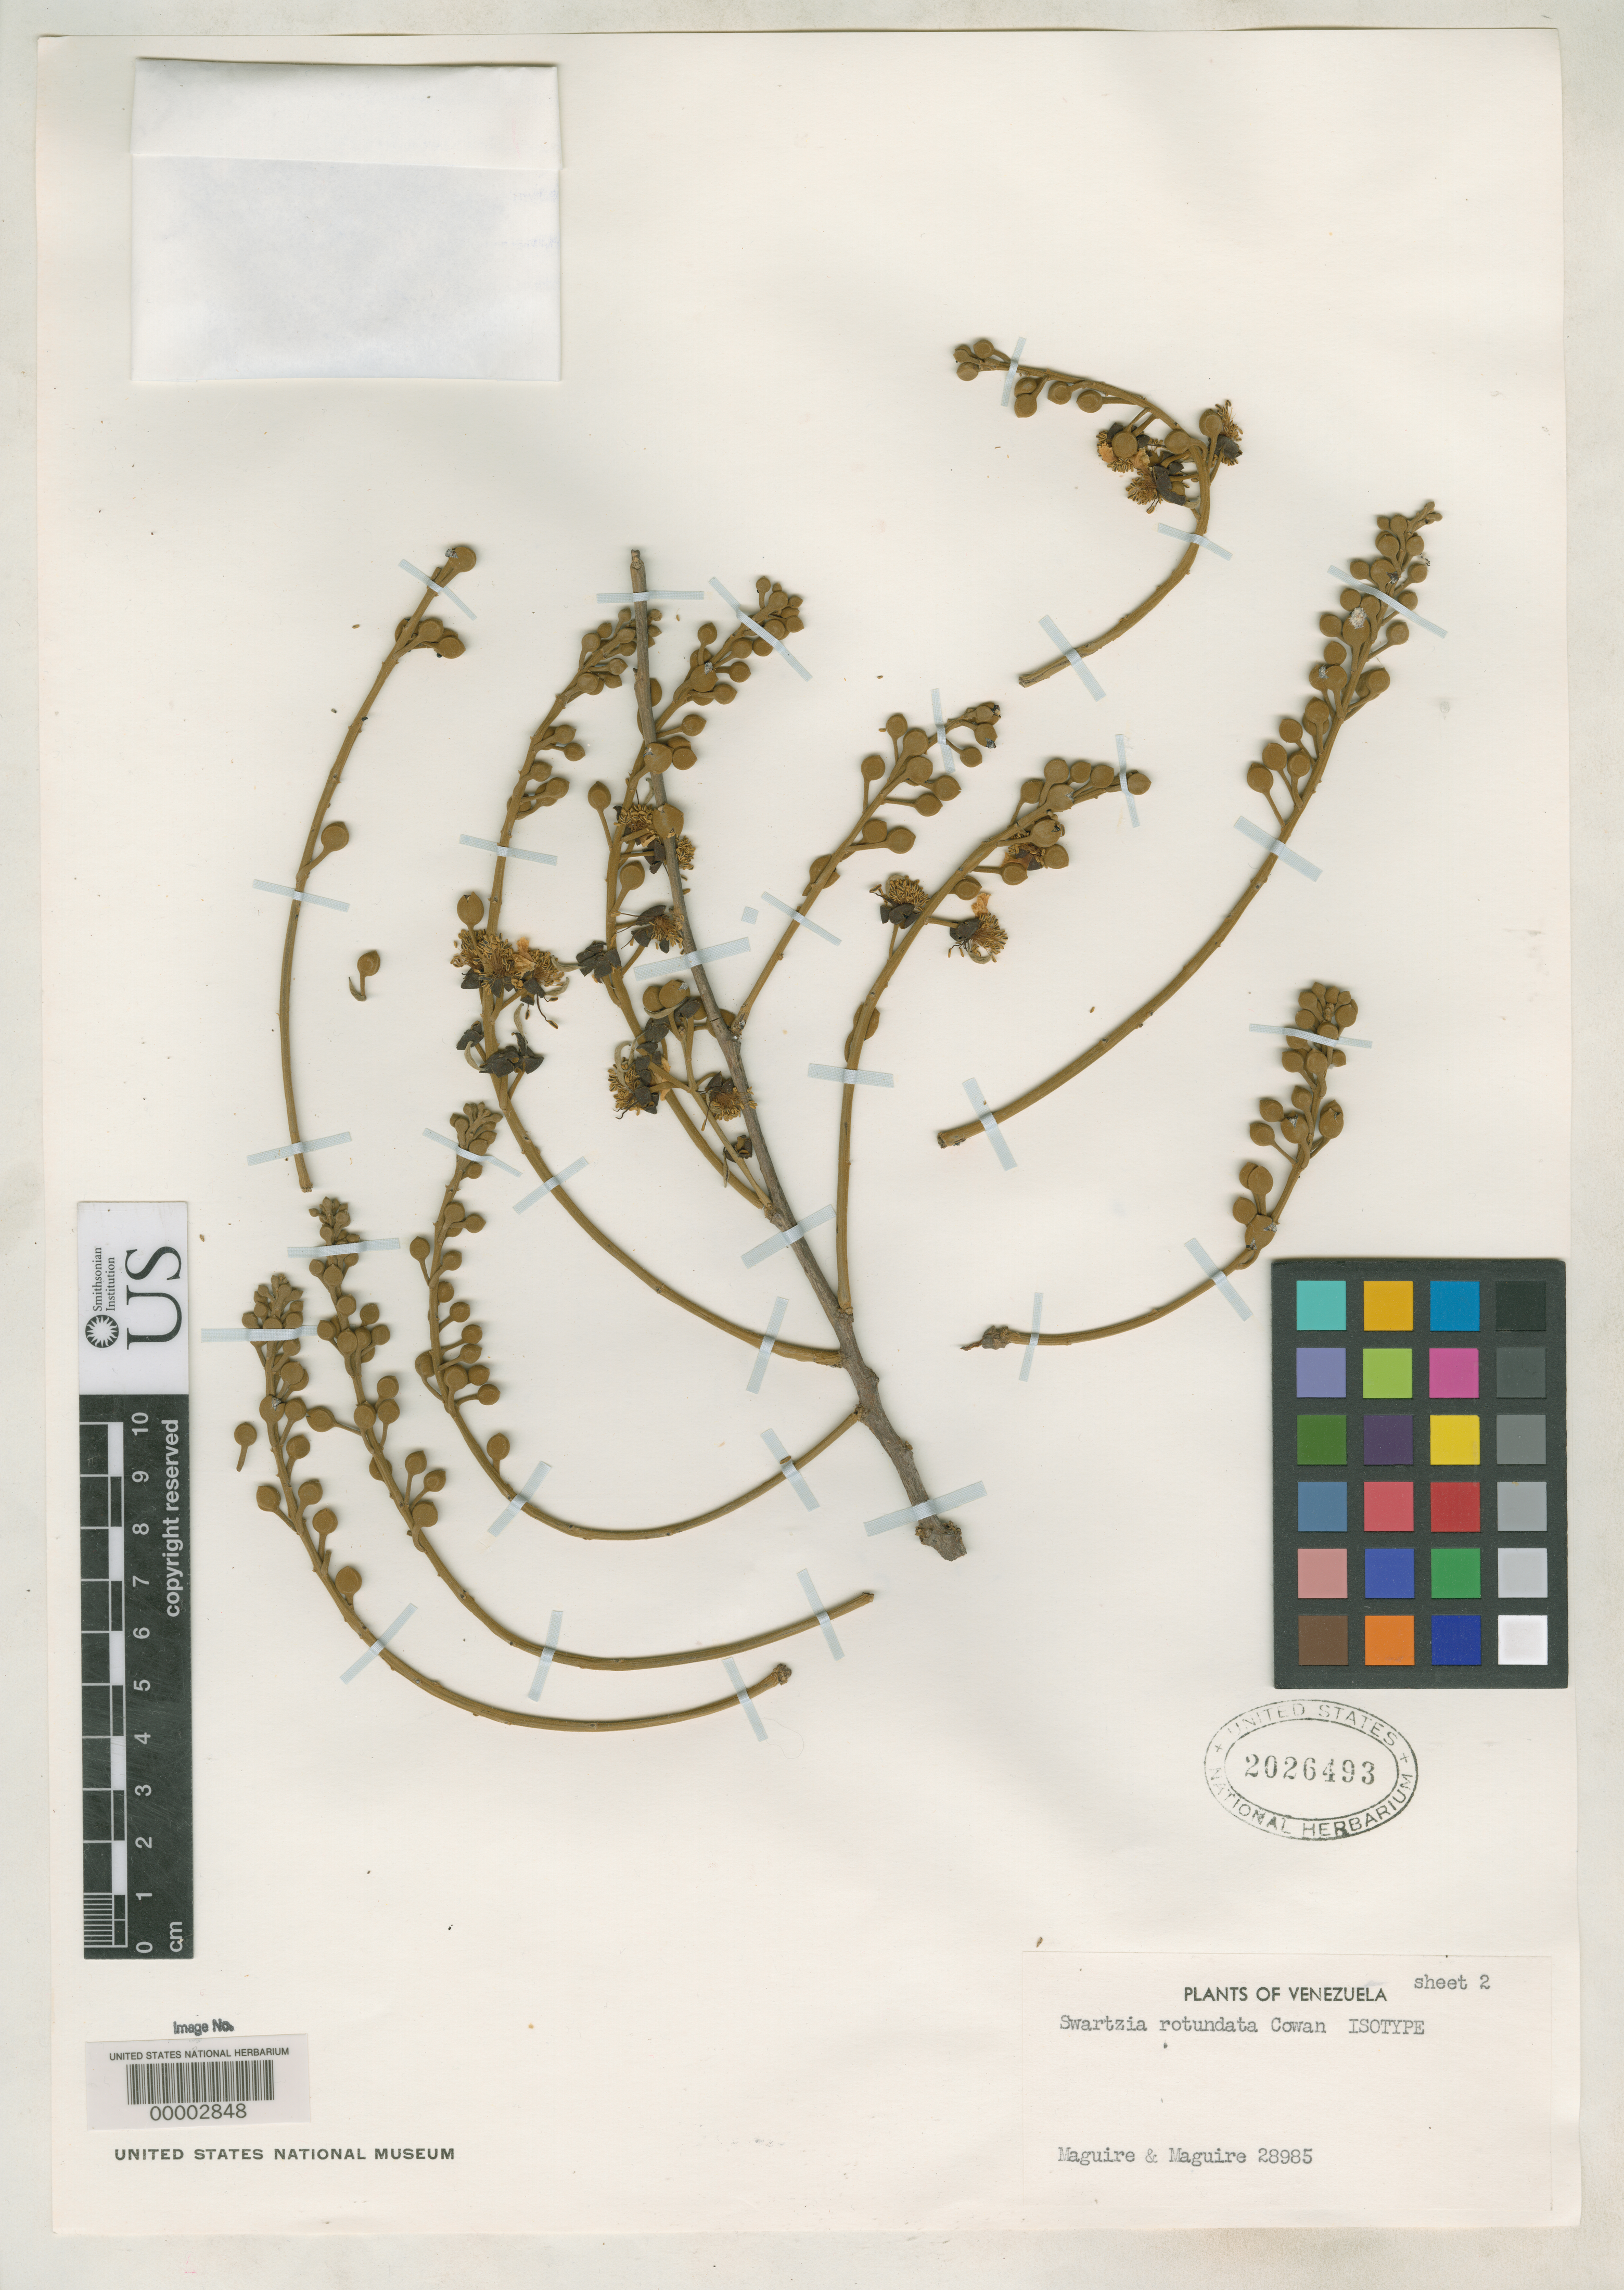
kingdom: Plantae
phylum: Tracheophyta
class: Magnoliopsida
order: Fabales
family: Fabaceae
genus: Swartzia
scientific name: Swartzia rotundata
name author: R.S. Cowan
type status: Isotype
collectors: B. Maguire & B. Maguire Jr.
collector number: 28985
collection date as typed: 27 Feb 1949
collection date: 1949-02-27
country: Venezuela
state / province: Amazonas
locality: La Urbana, Orinoco River.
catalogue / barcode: US 2026493